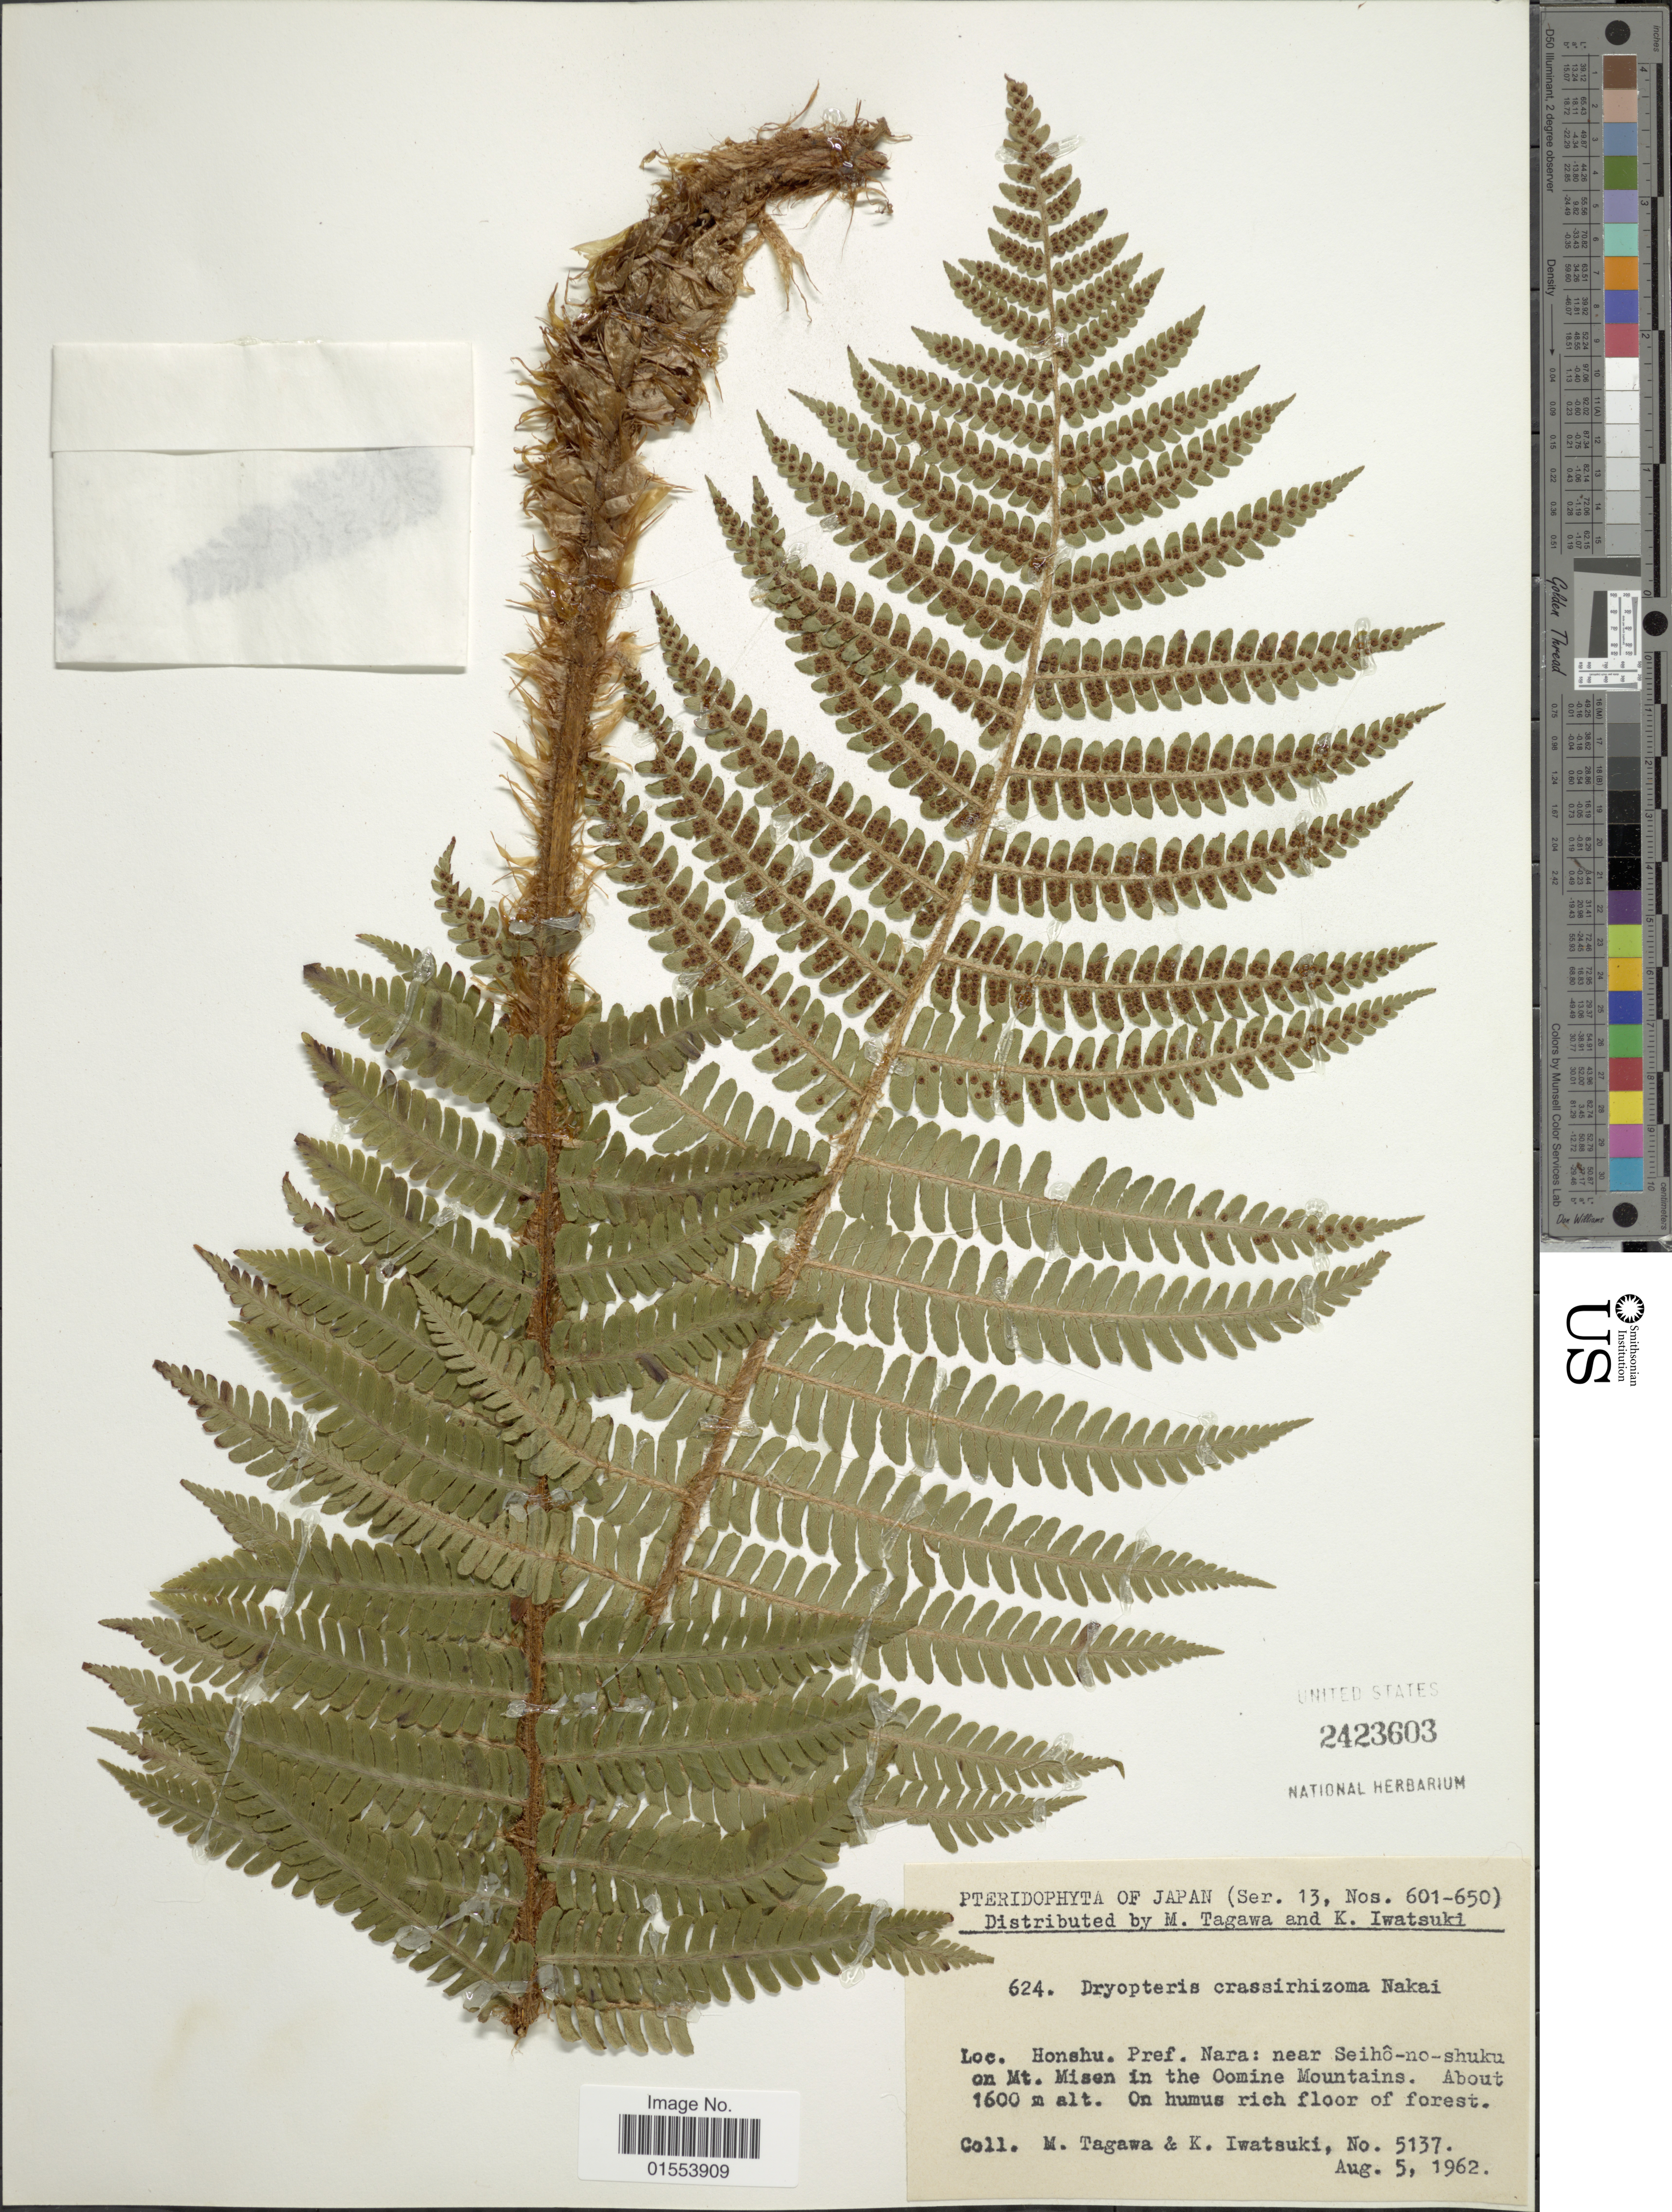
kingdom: Plantae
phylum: Tracheophyta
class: Polypodiopsida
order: Polypodiales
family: Dryopteridaceae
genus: Dryopteris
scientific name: Dryopteris crassirhizoma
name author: Nakai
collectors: M. Tagawa & K. Iwatsuki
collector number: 5137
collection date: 1962-08-05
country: Japan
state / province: Nara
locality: Honshu. Pref. Nara: near Seiho-no-shuku on Mt. Misen in the Oomine Mountains.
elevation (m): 1600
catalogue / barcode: US 2423603